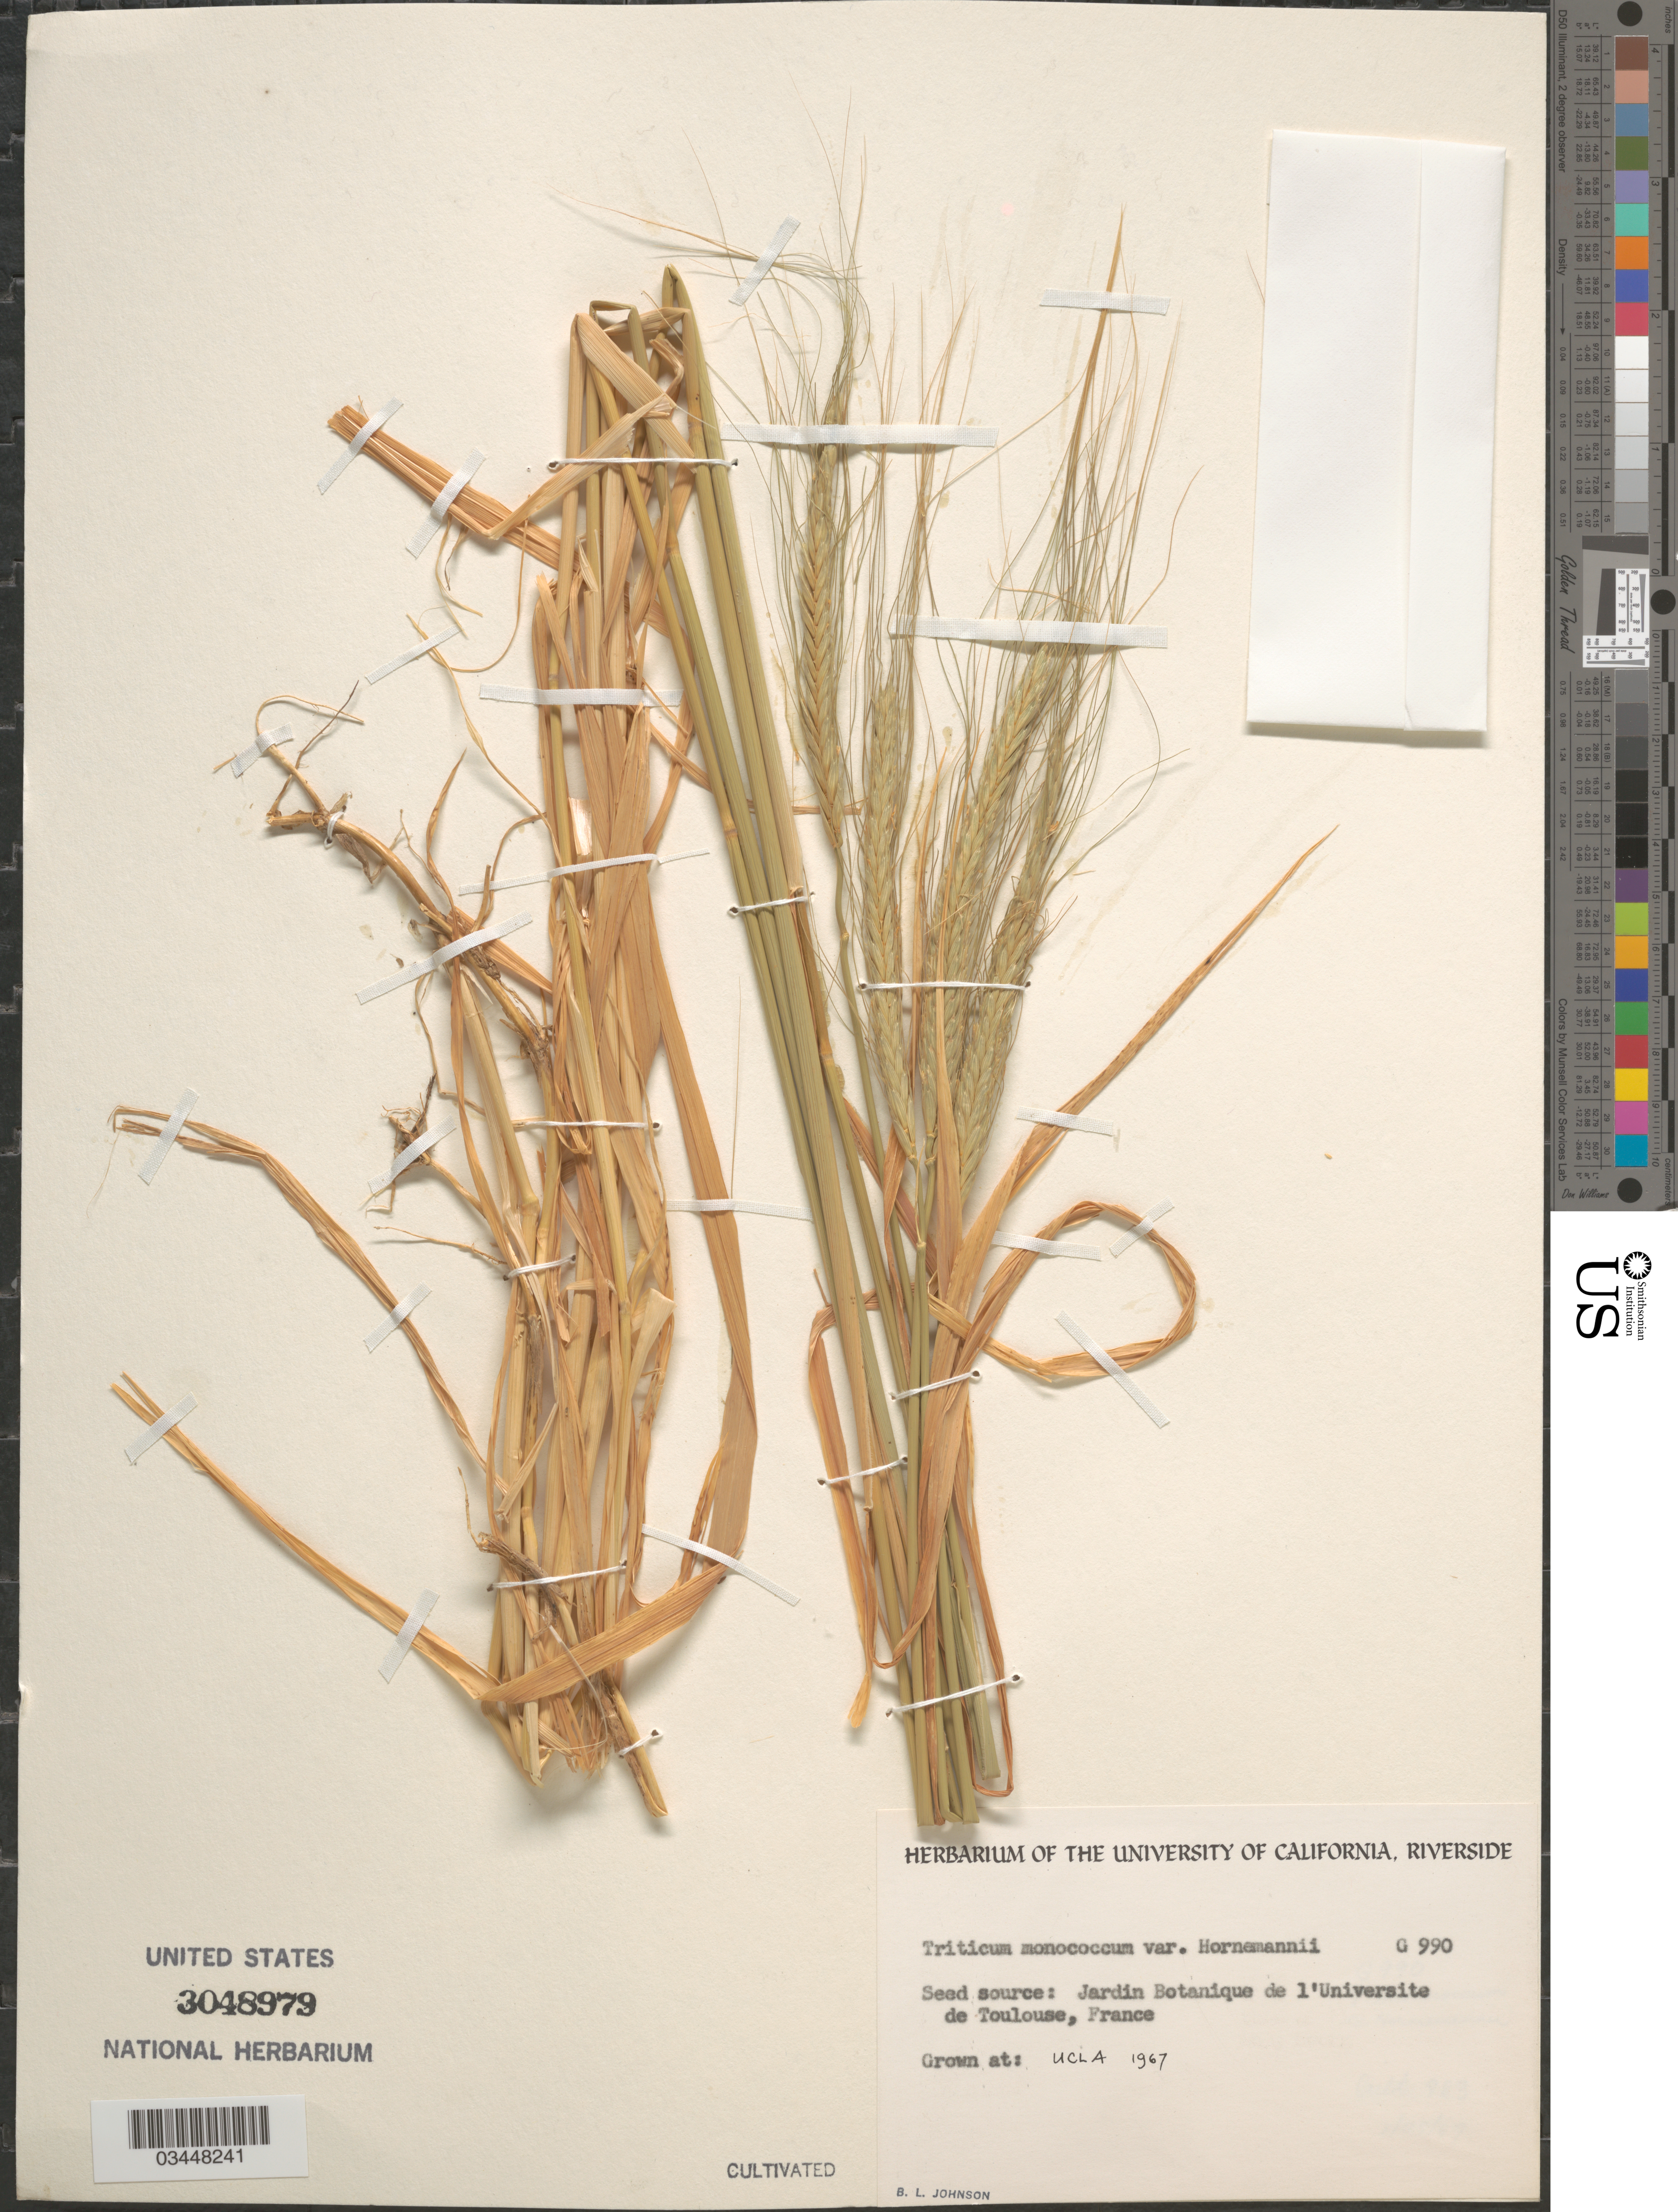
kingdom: Plantae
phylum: Tracheophyta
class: Liliopsida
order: Poales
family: Poaceae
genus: Triticum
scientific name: Triticum monococcum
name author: L.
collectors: B. Johnson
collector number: G990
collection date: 1967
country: United States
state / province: California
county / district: Los Angeles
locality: UCLA.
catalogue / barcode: US 3048979